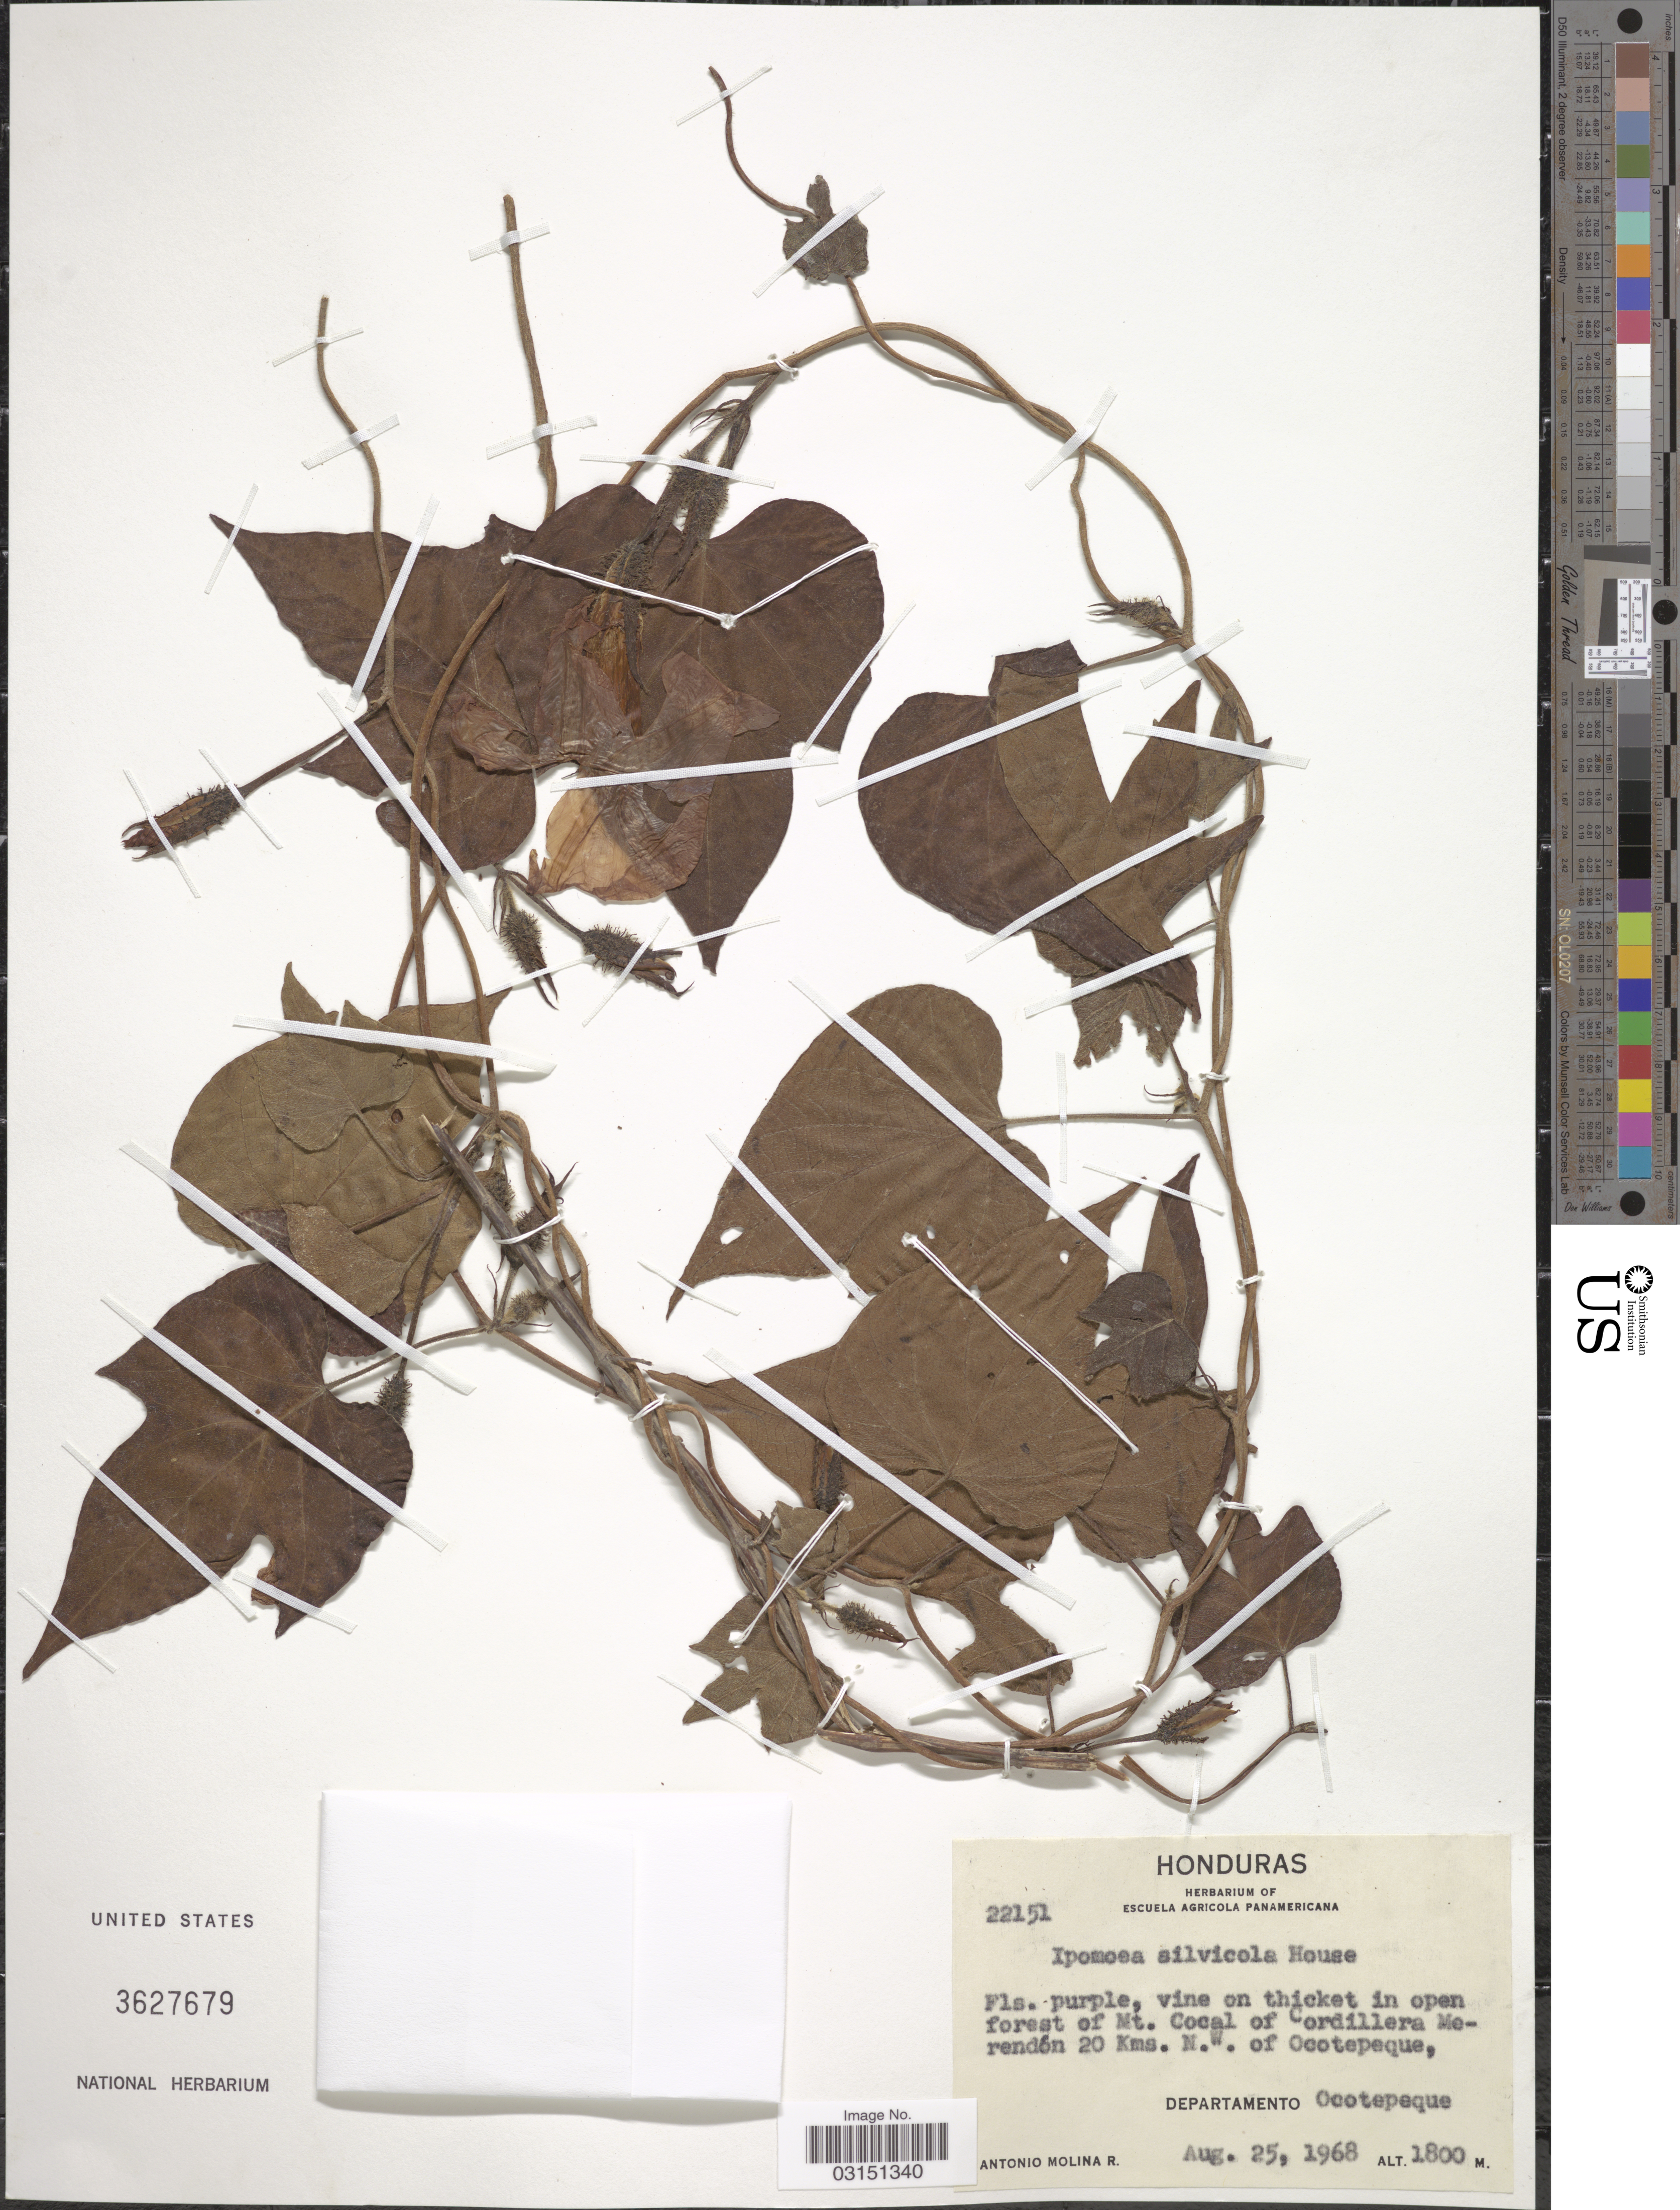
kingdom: Plantae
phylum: Tracheophyta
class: Magnoliopsida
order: Solanales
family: Convolvulaceae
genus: Ipomoea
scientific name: Ipomoea silvicola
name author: House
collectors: A. Molina R.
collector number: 22151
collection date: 1968-08-25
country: Honduras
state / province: Ocotepeque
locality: Forest of Mt. Cocal of Cordillera Merendón 20 Kms. N. W. of Ocotepeque, Departamento Ocotepeque.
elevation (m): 1800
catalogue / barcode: US 3627679